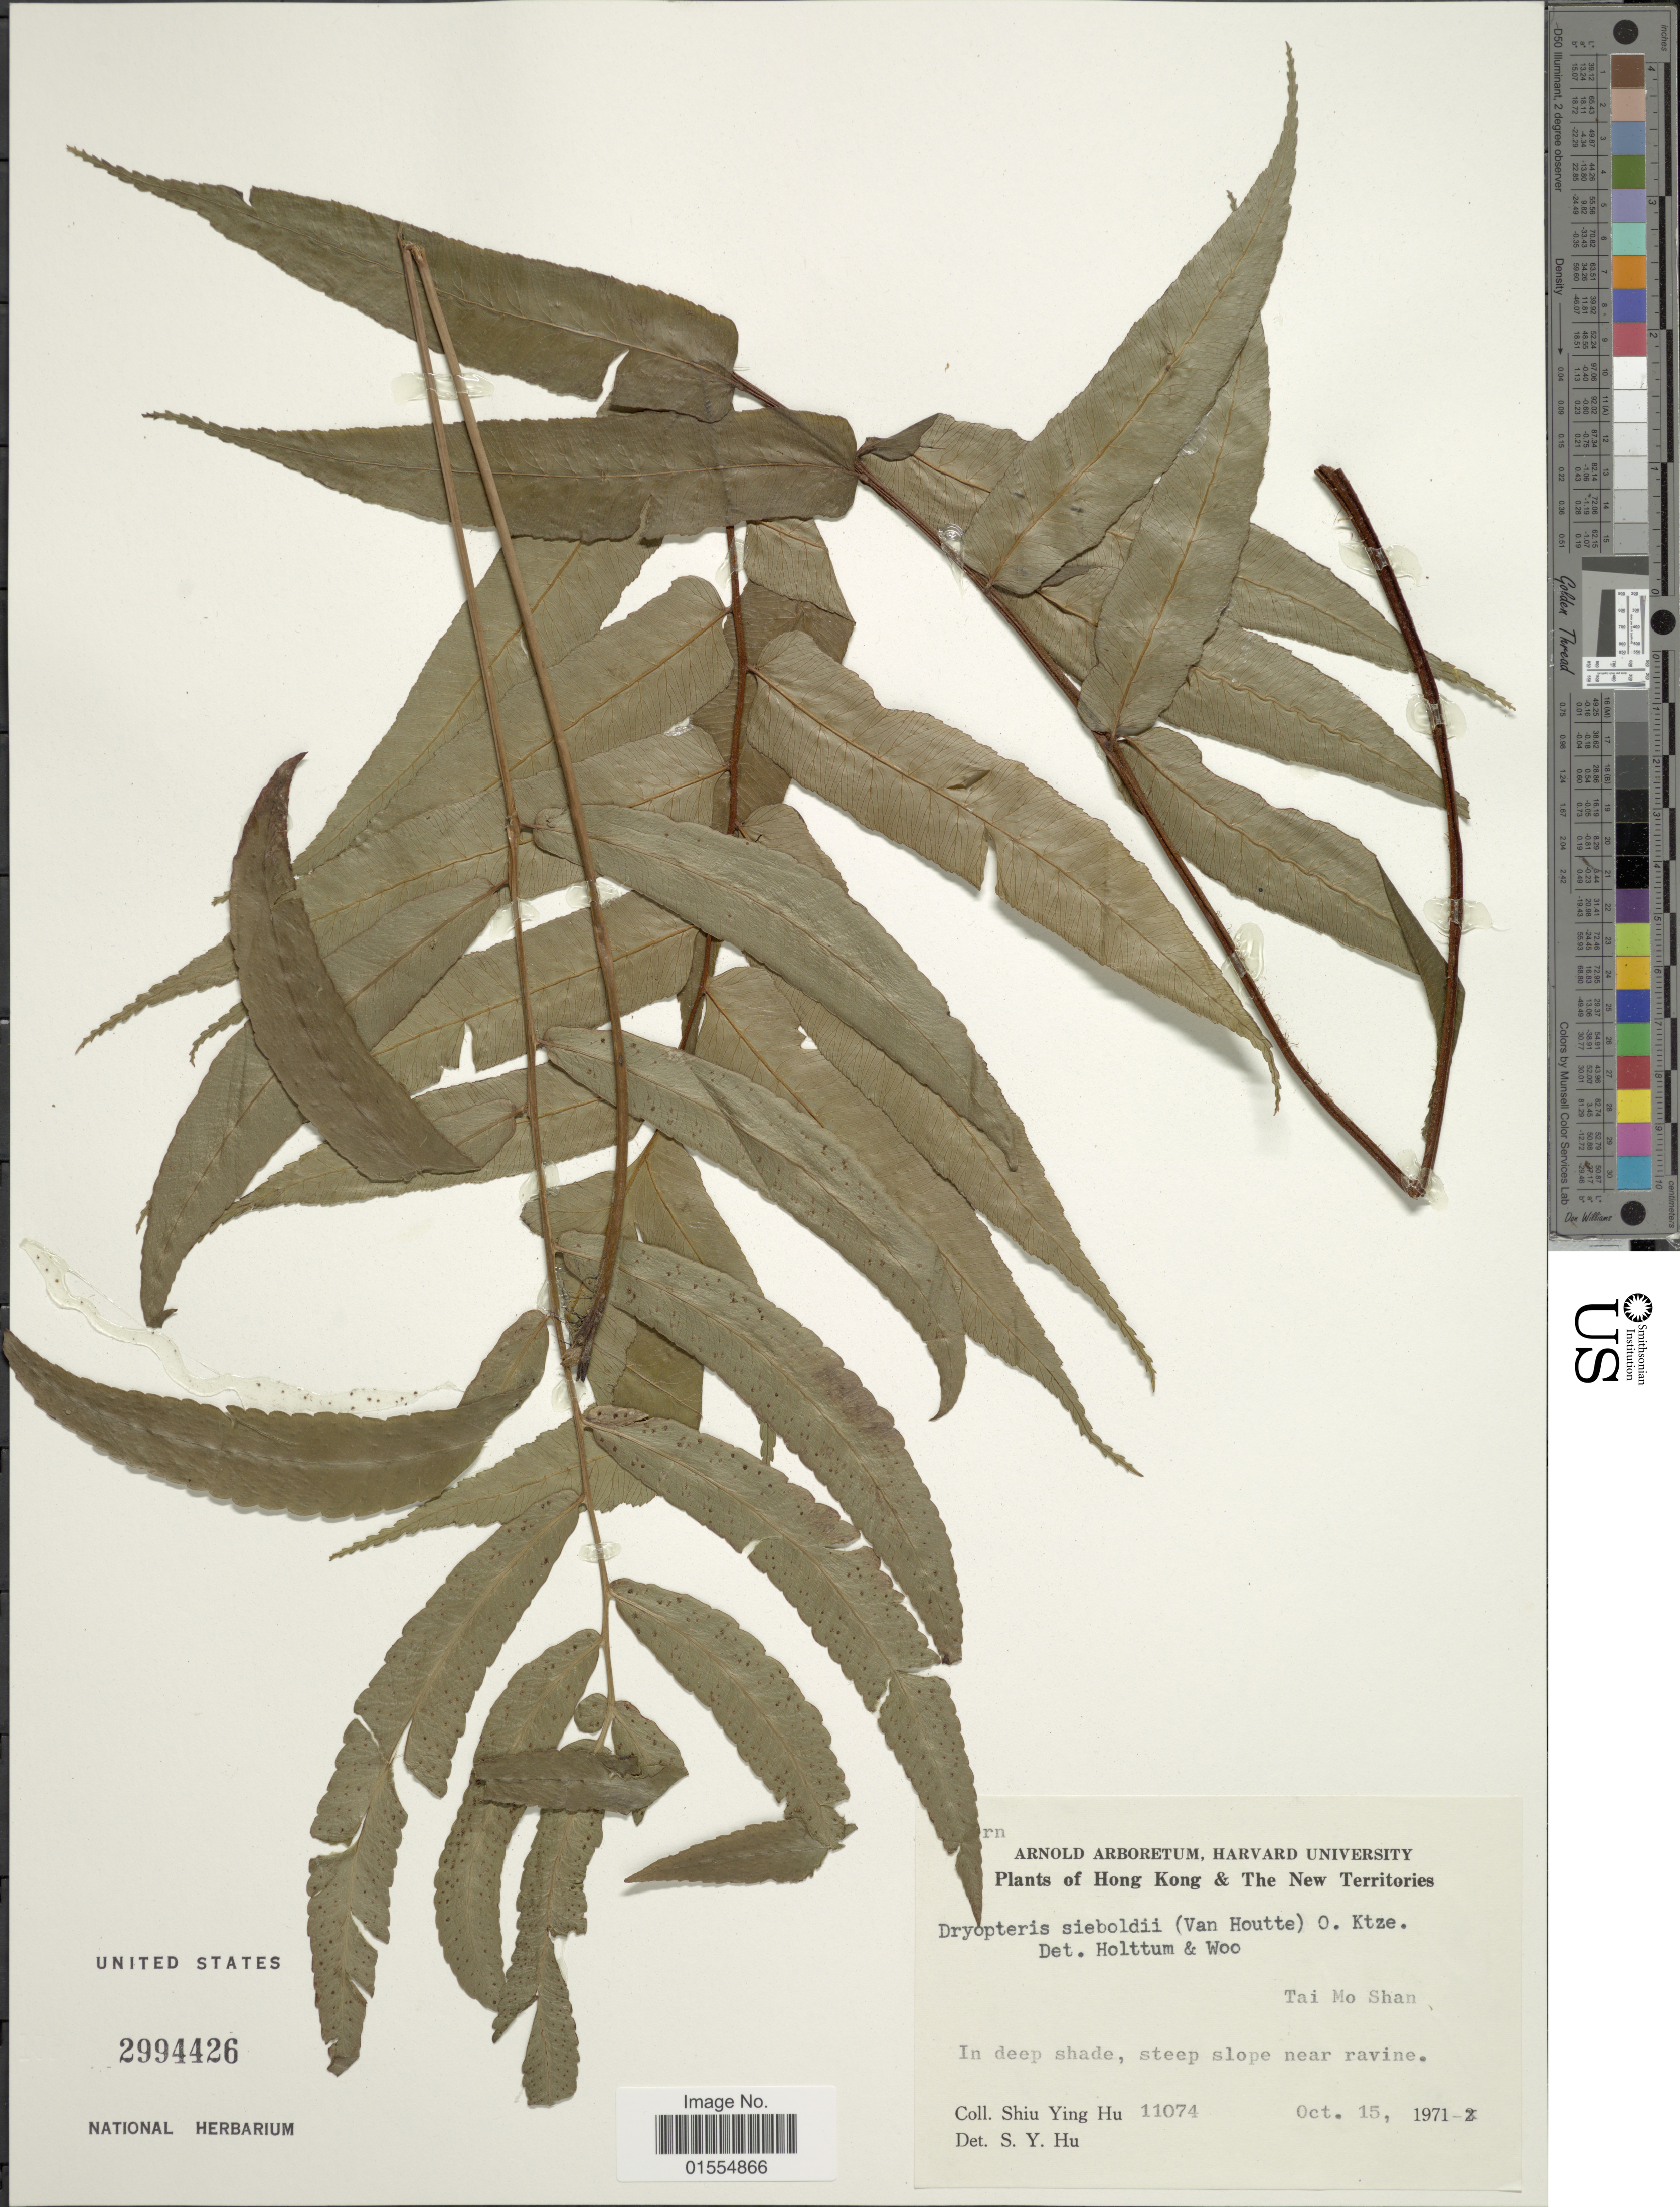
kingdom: Plantae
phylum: Tracheophyta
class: Polypodiopsida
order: Polypodiales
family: Dryopteridaceae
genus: Dryopteris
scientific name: Dryopteris sieboldii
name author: (T. Moore) Kuntze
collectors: S. Y. Hu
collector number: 11074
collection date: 1971-10-15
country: China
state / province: Hong Kong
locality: Hong Kong & The New Territories, Tai Mo Shan, in deep shade, steep slope near ravine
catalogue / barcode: US 2994426